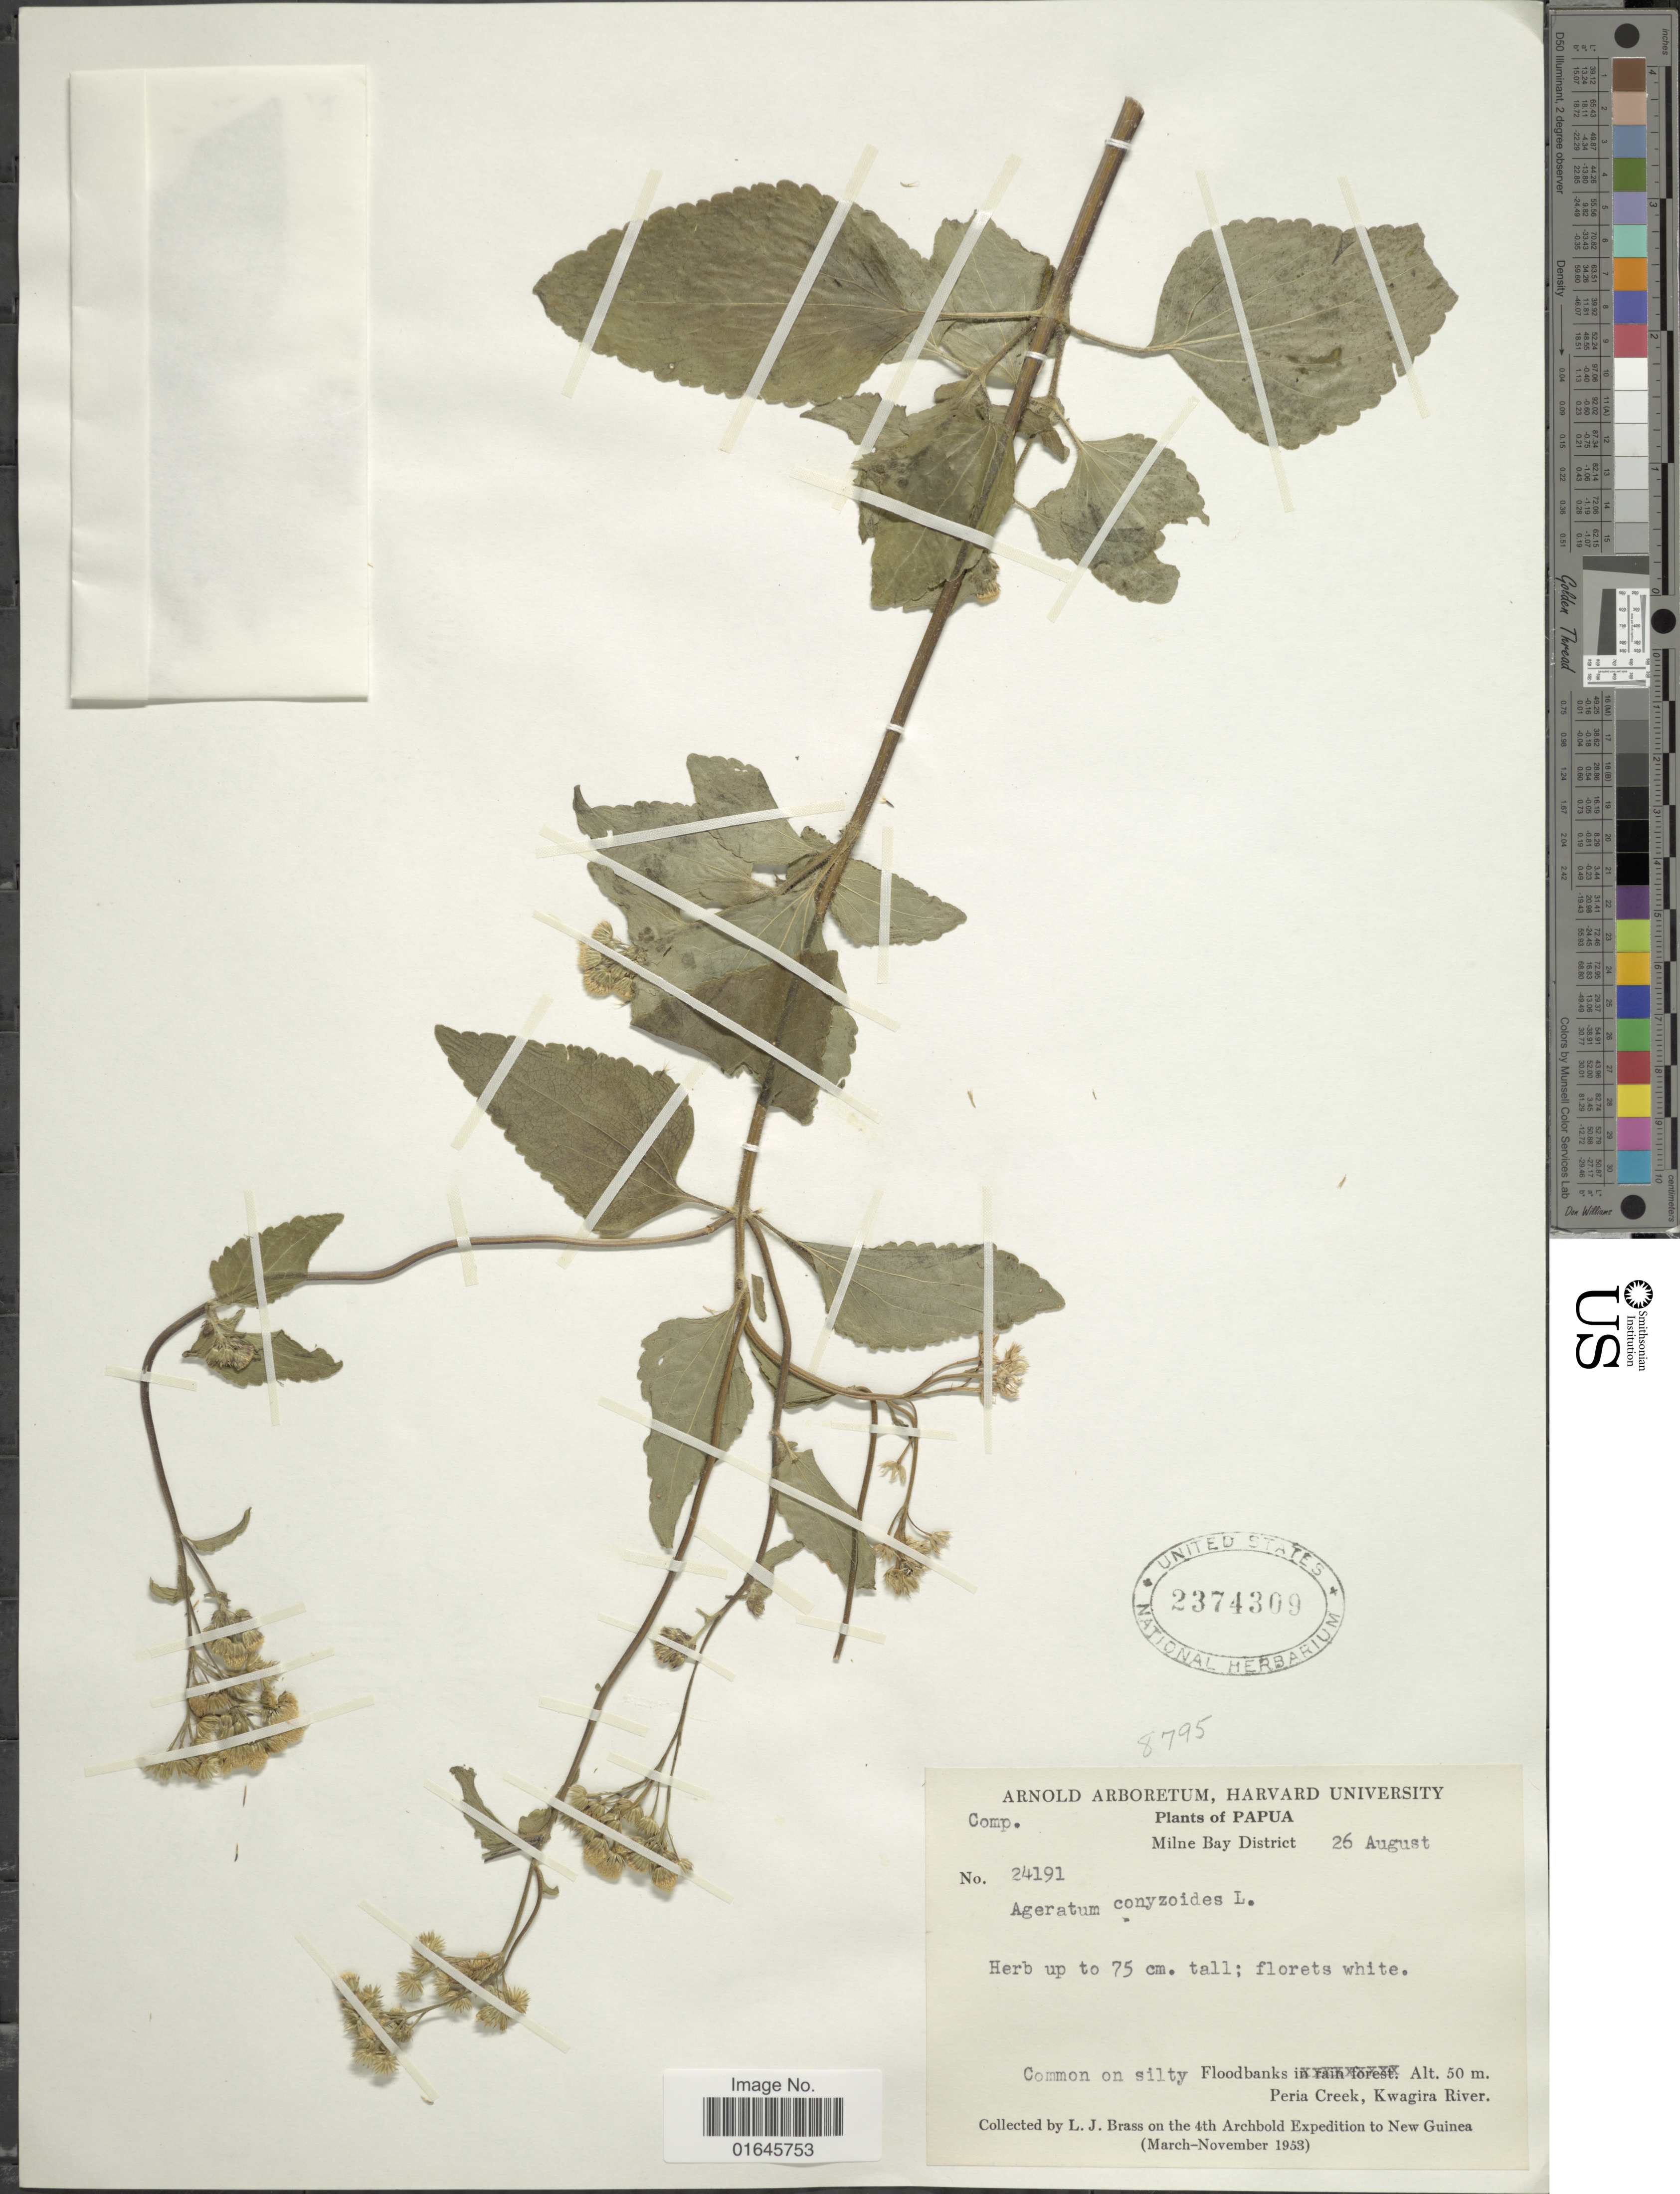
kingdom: Plantae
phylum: Tracheophyta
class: Magnoliopsida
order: Asterales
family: Asteraceae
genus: Ageratum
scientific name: Ageratum conyzoides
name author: L.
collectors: L. J. Brass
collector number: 24191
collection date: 1953-08-26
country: Papua New Guinea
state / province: Milne Bay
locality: Papua, Common on silty Floodbanks, Peria Creek, Kwagira River, New Guinea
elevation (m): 50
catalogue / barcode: US 2374309